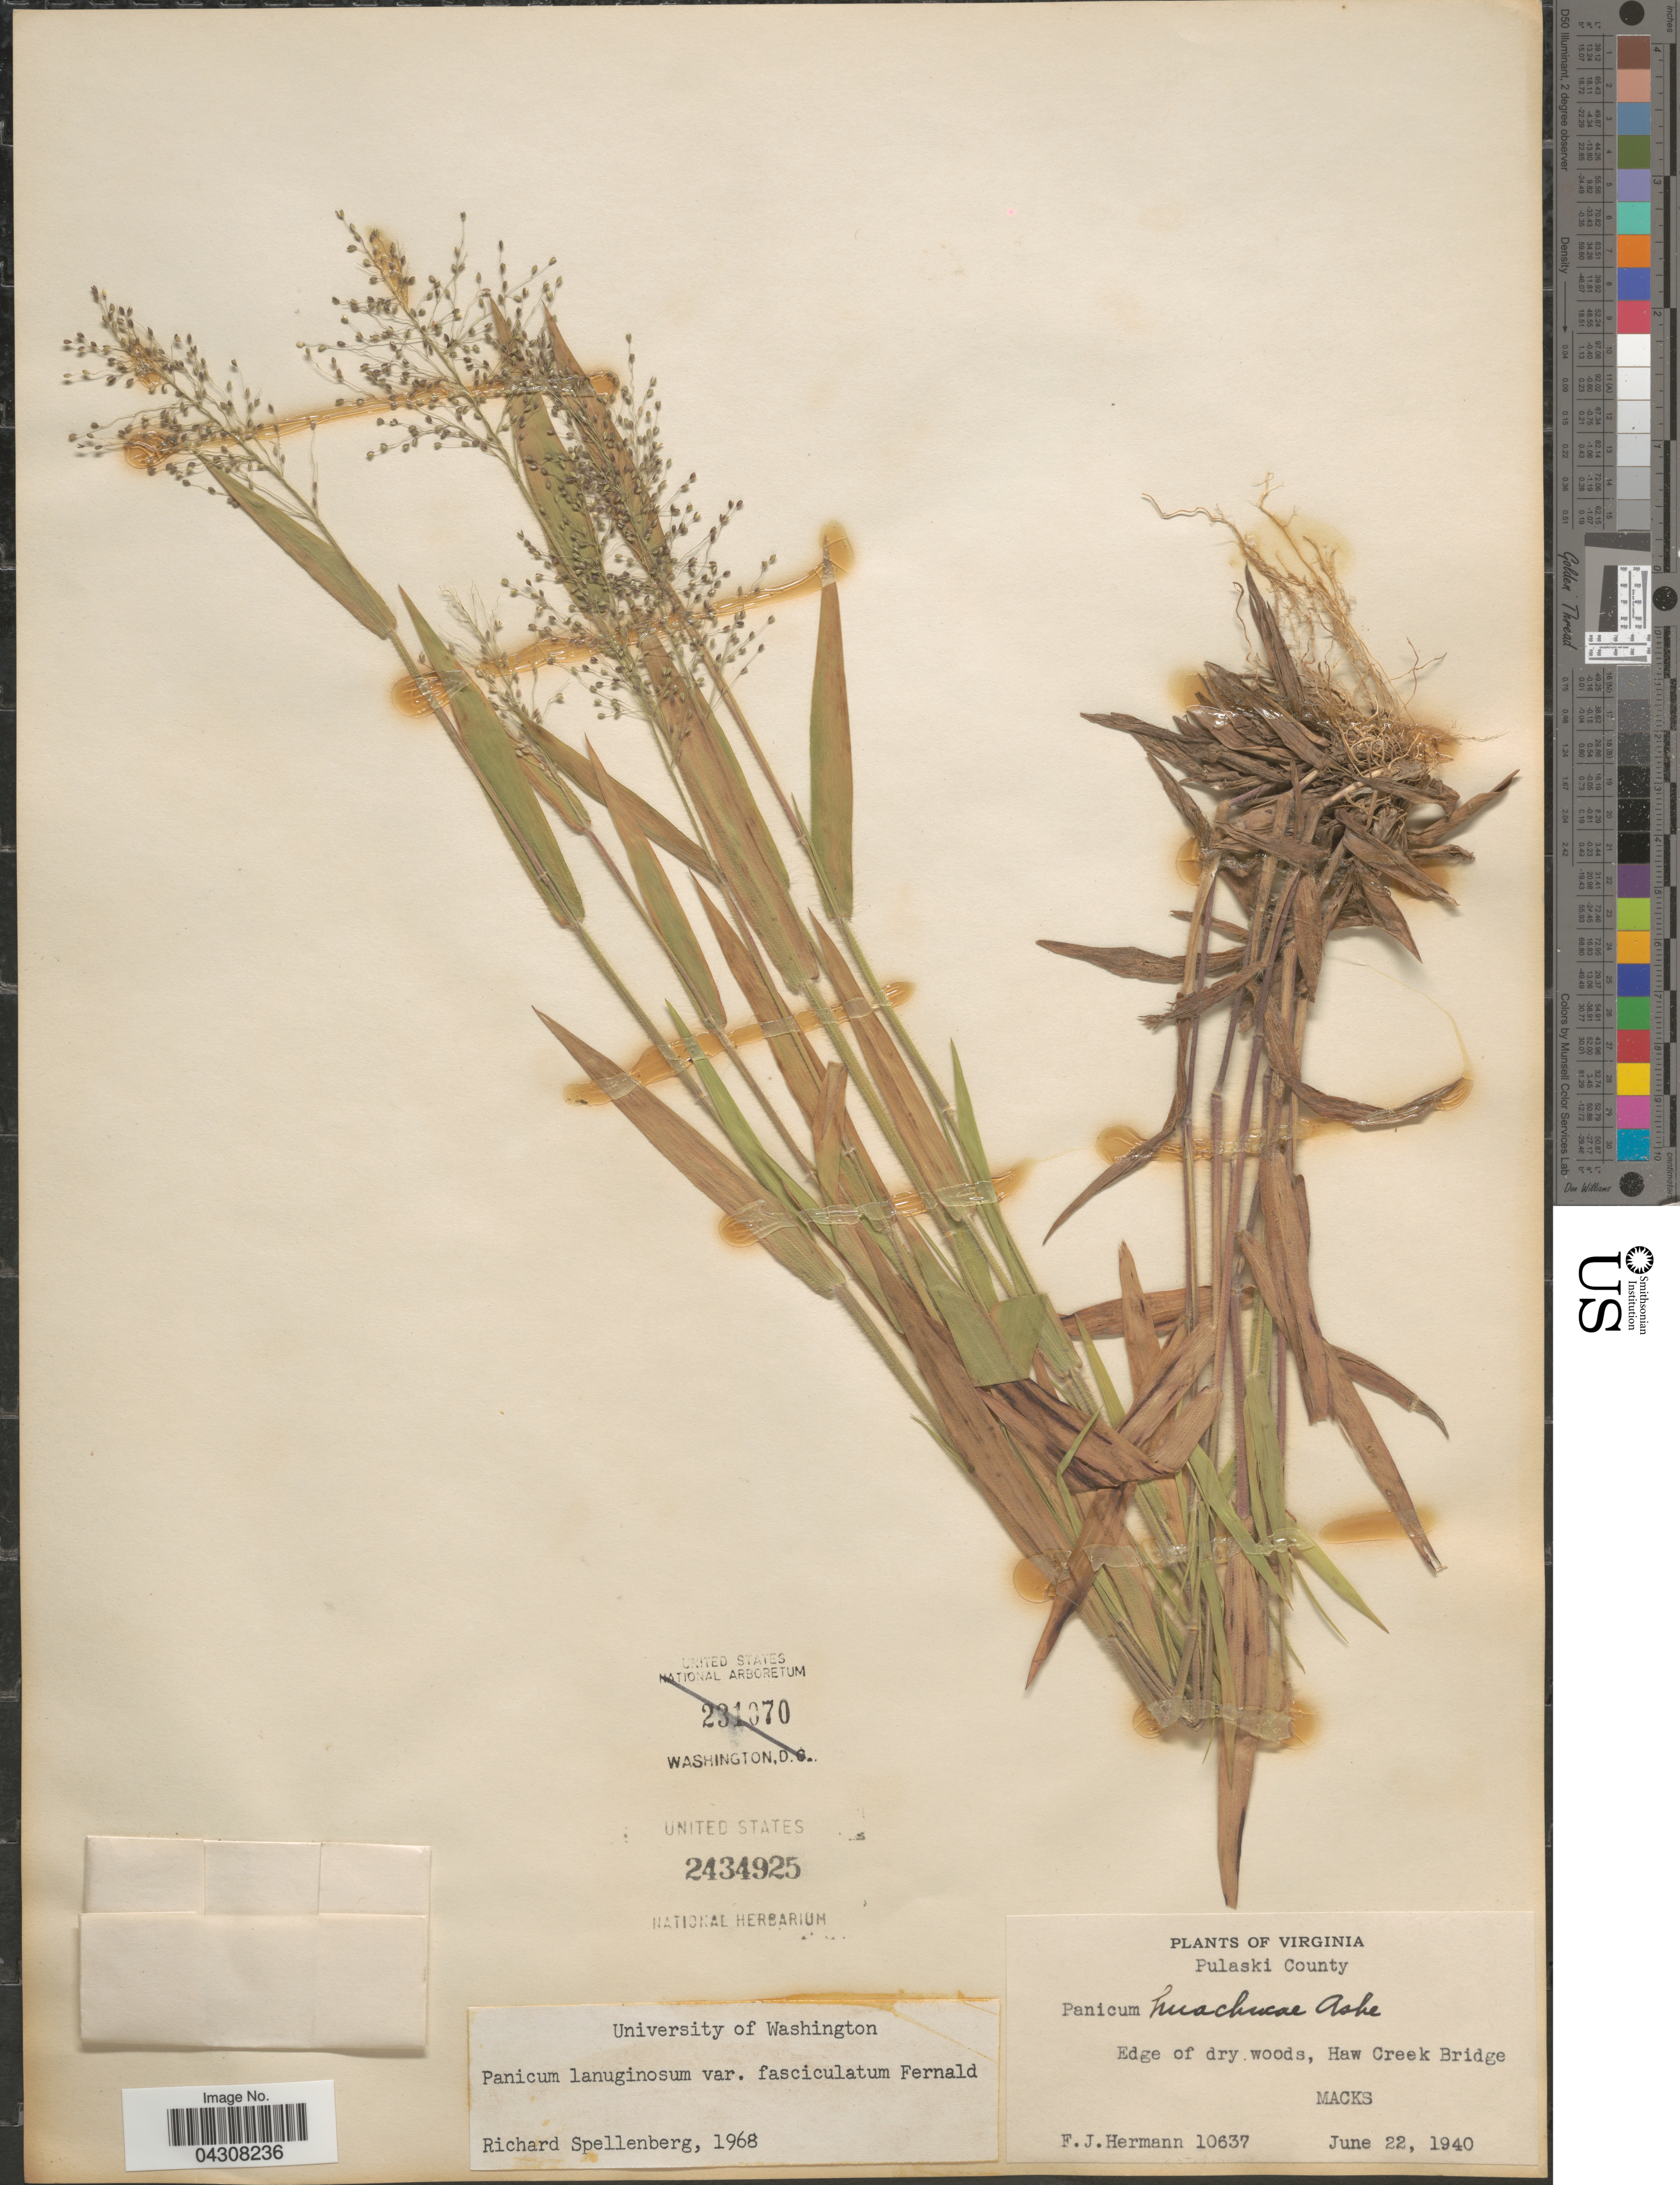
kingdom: Plantae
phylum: Tracheophyta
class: Liliopsida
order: Poales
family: Poaceae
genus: Dichanthelium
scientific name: Dichanthelium acuminatum var. acuminatum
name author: (Sw.) Gould & C.A. Clark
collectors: F. J. Hermann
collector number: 10637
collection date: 1940-06-22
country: United States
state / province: Virginia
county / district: Pulaski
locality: Pulaski County. Edge of dry woods, Haw Creek Bridge. Macks.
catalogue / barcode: US 2434925